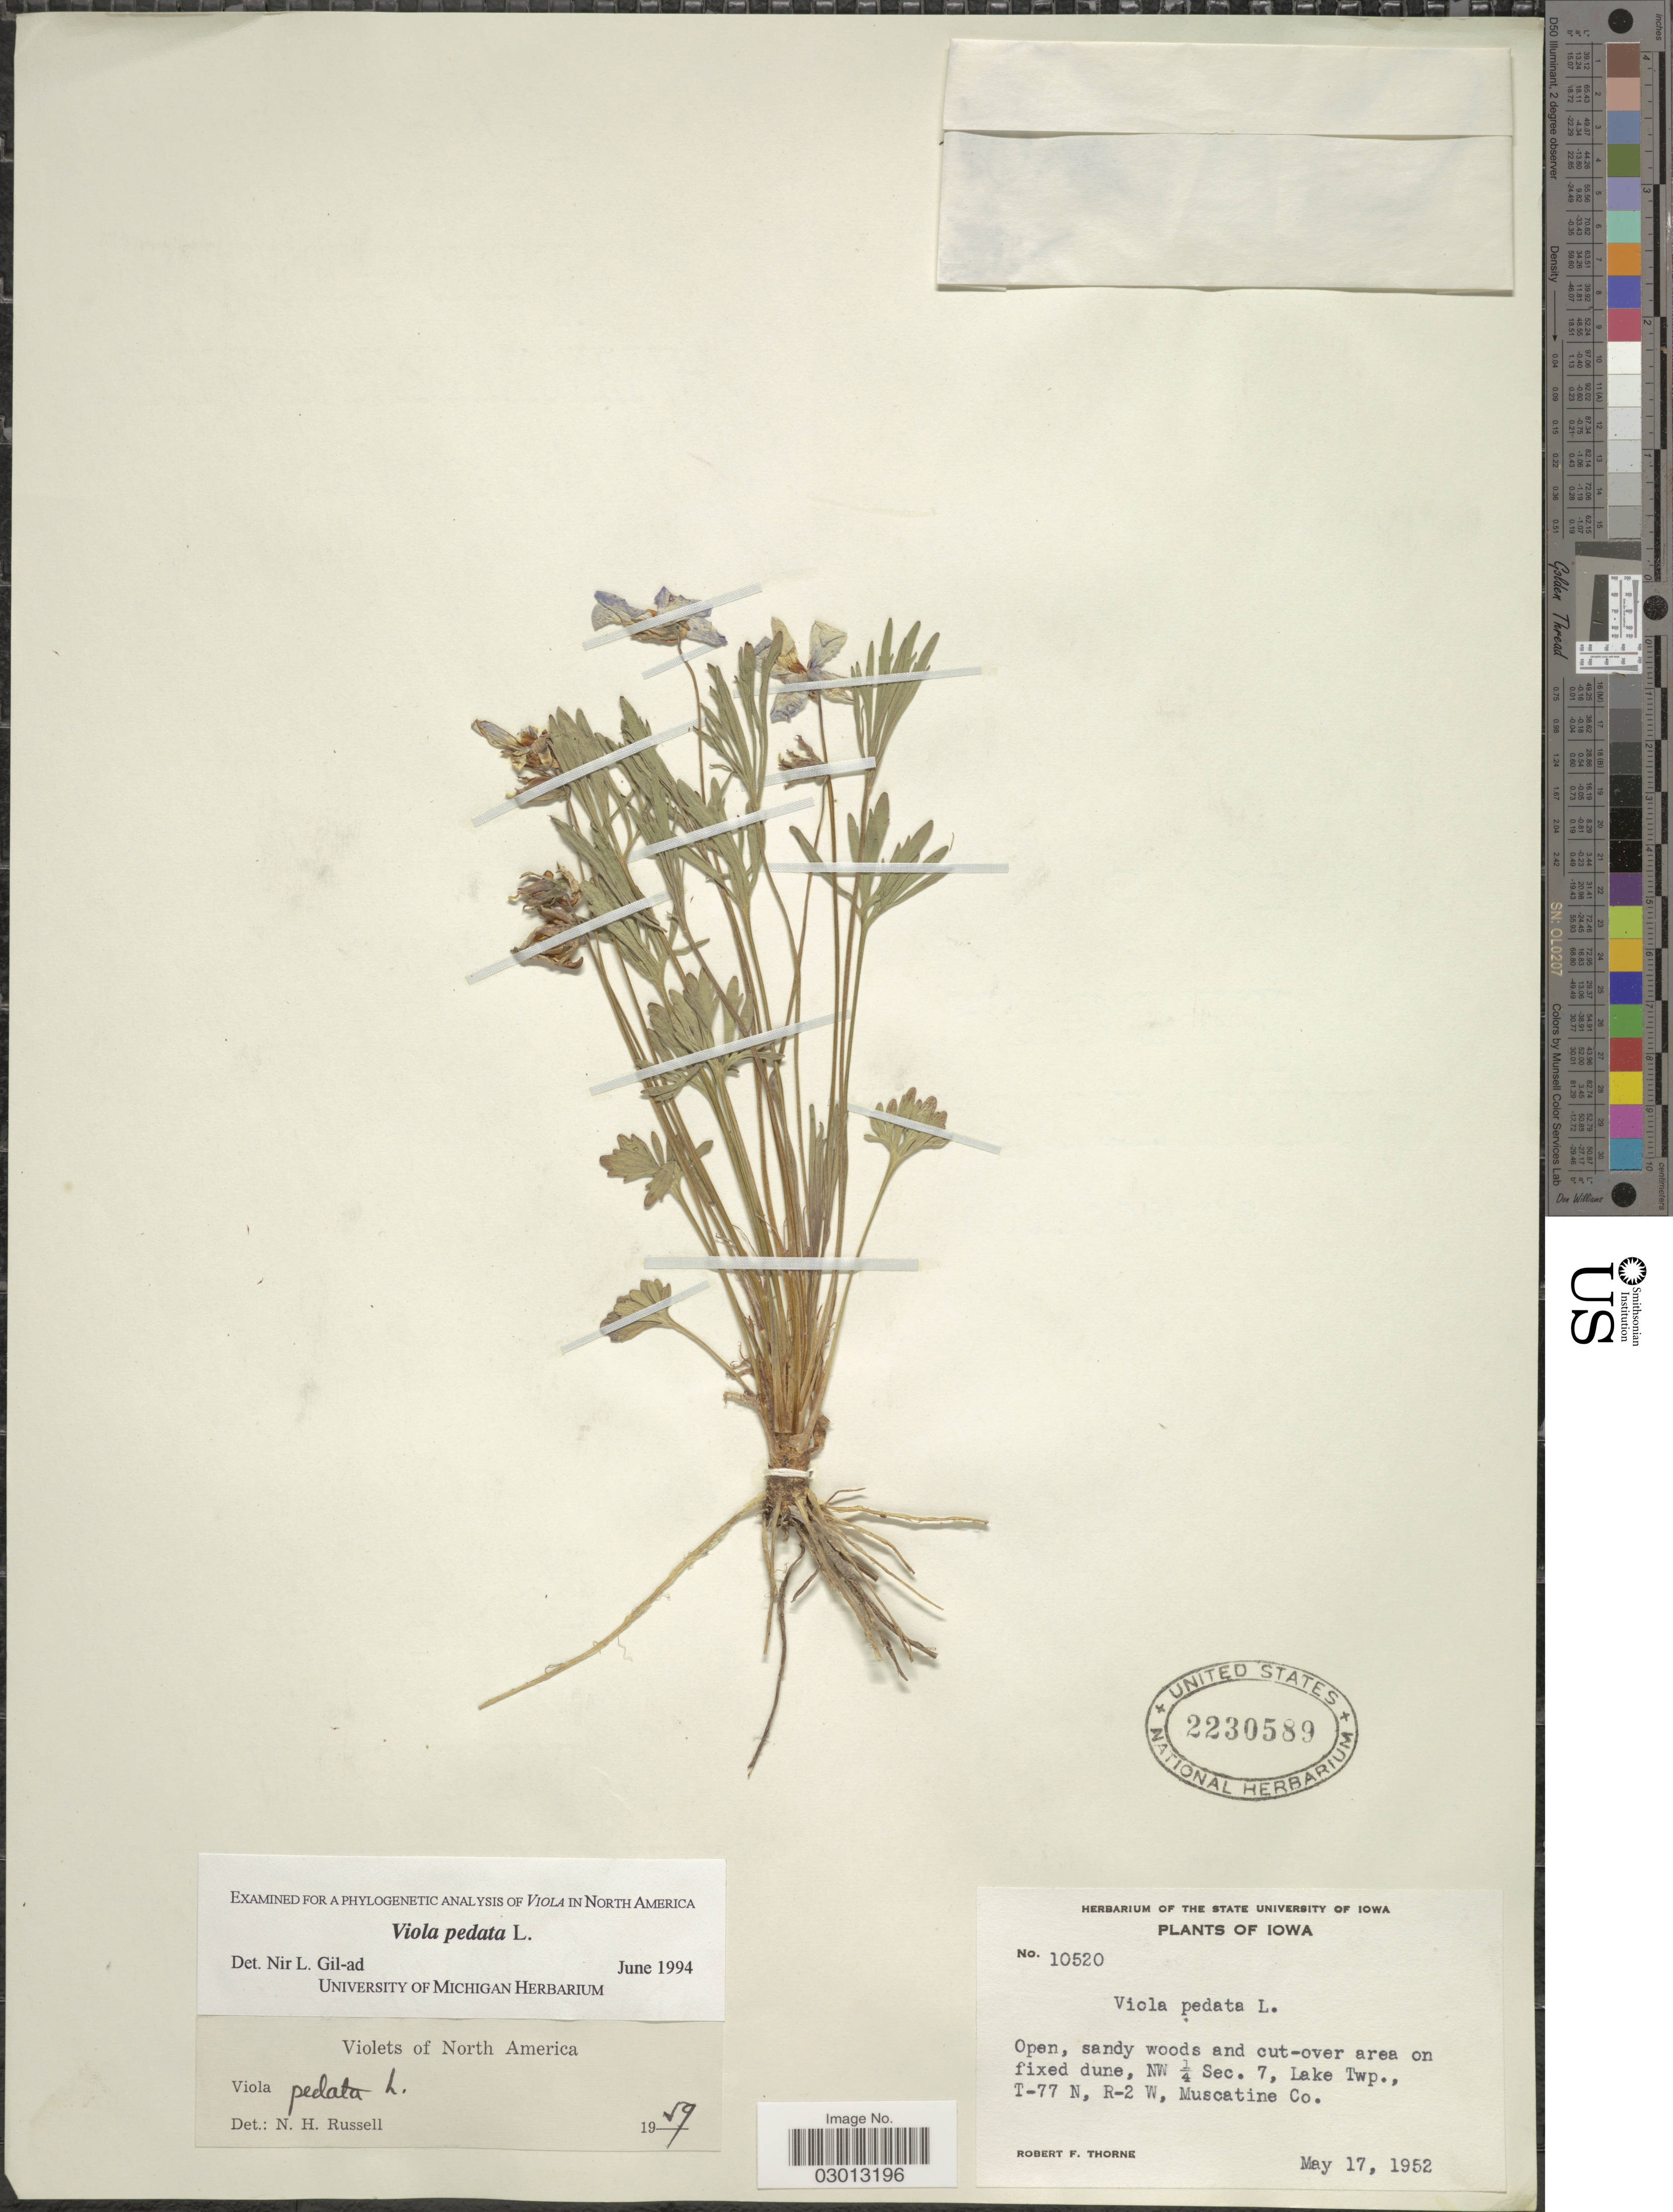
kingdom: Plantae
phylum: Tracheophyta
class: Magnoliopsida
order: Malpighiales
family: Violaceae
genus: Viola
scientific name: Viola pedata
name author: L.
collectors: R. F. Thorne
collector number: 10520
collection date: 1952-05-17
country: United States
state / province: Iowa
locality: NW ¼ Sec. 7, Lake Twp., T-77 N, R-2 W, Muscatine Co.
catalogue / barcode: US 2230589